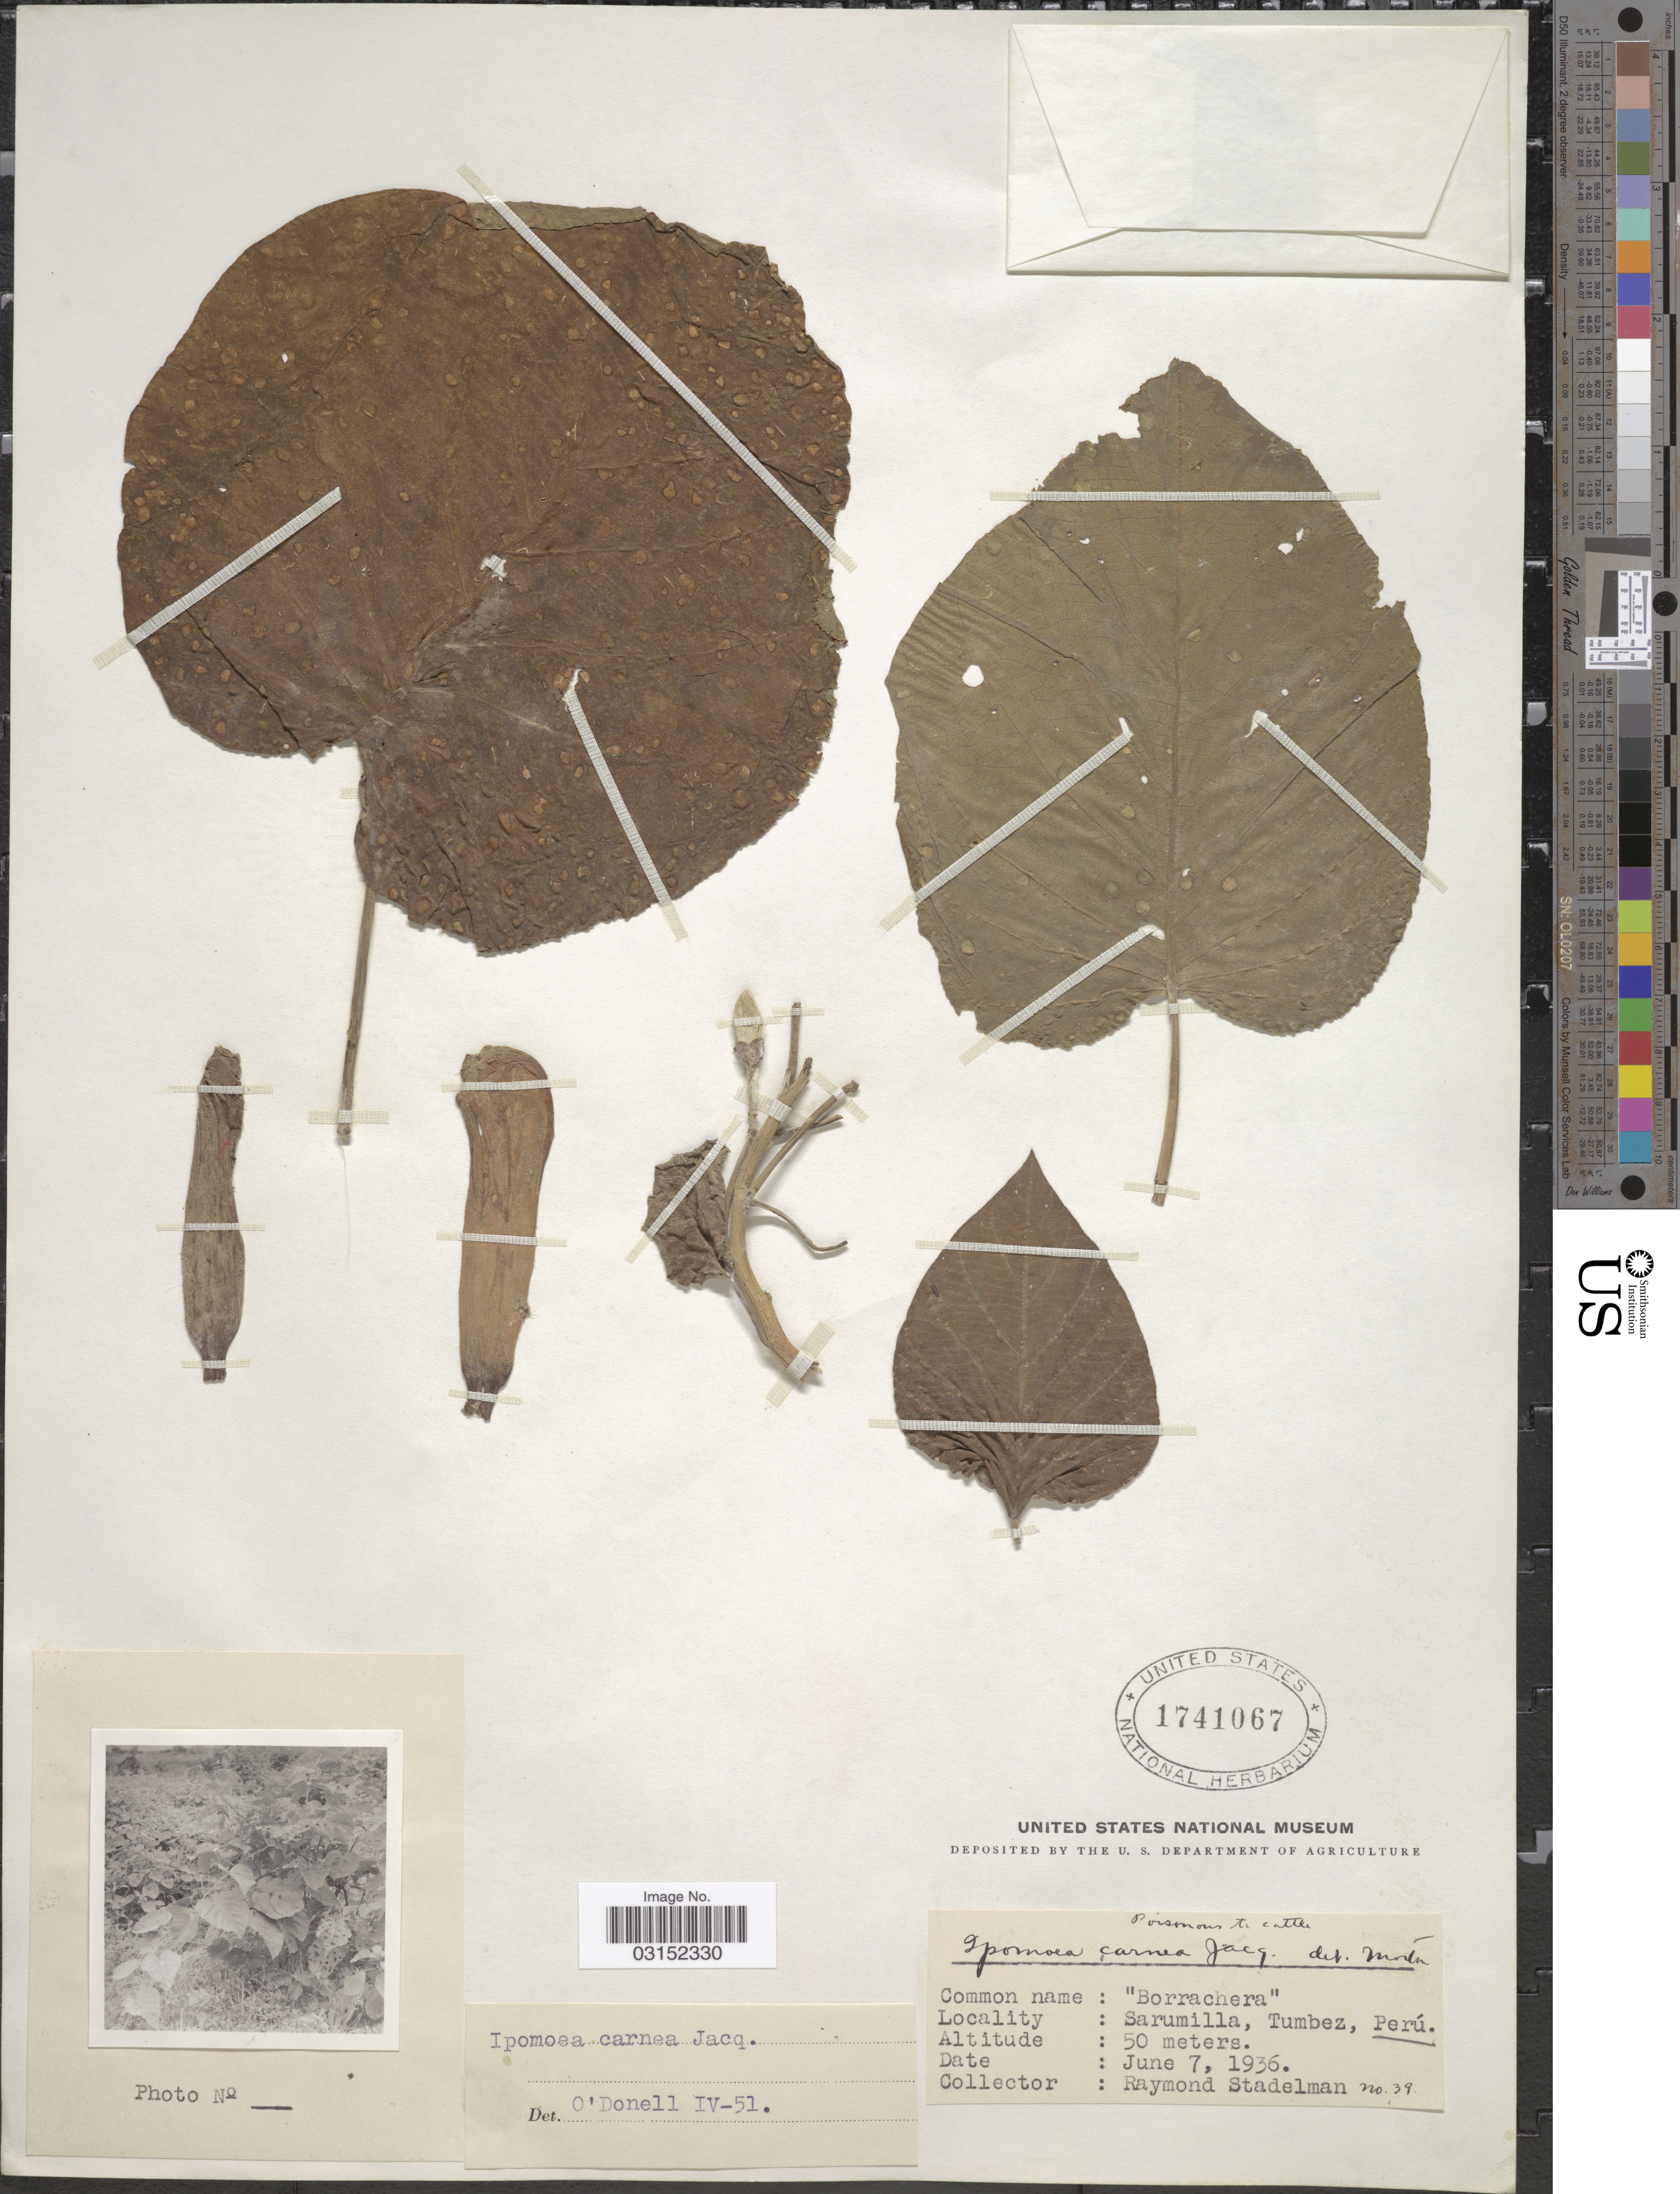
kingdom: Plantae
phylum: Tracheophyta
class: Magnoliopsida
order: Solanales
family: Convolvulaceae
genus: Ipomoea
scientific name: Ipomoea carnea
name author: Jacq.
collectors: R. Stadelman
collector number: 39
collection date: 1936-06-07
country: Peru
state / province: Tumbes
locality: Sarumilla, Tumbez, Perú.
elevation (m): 50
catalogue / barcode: US 1741067